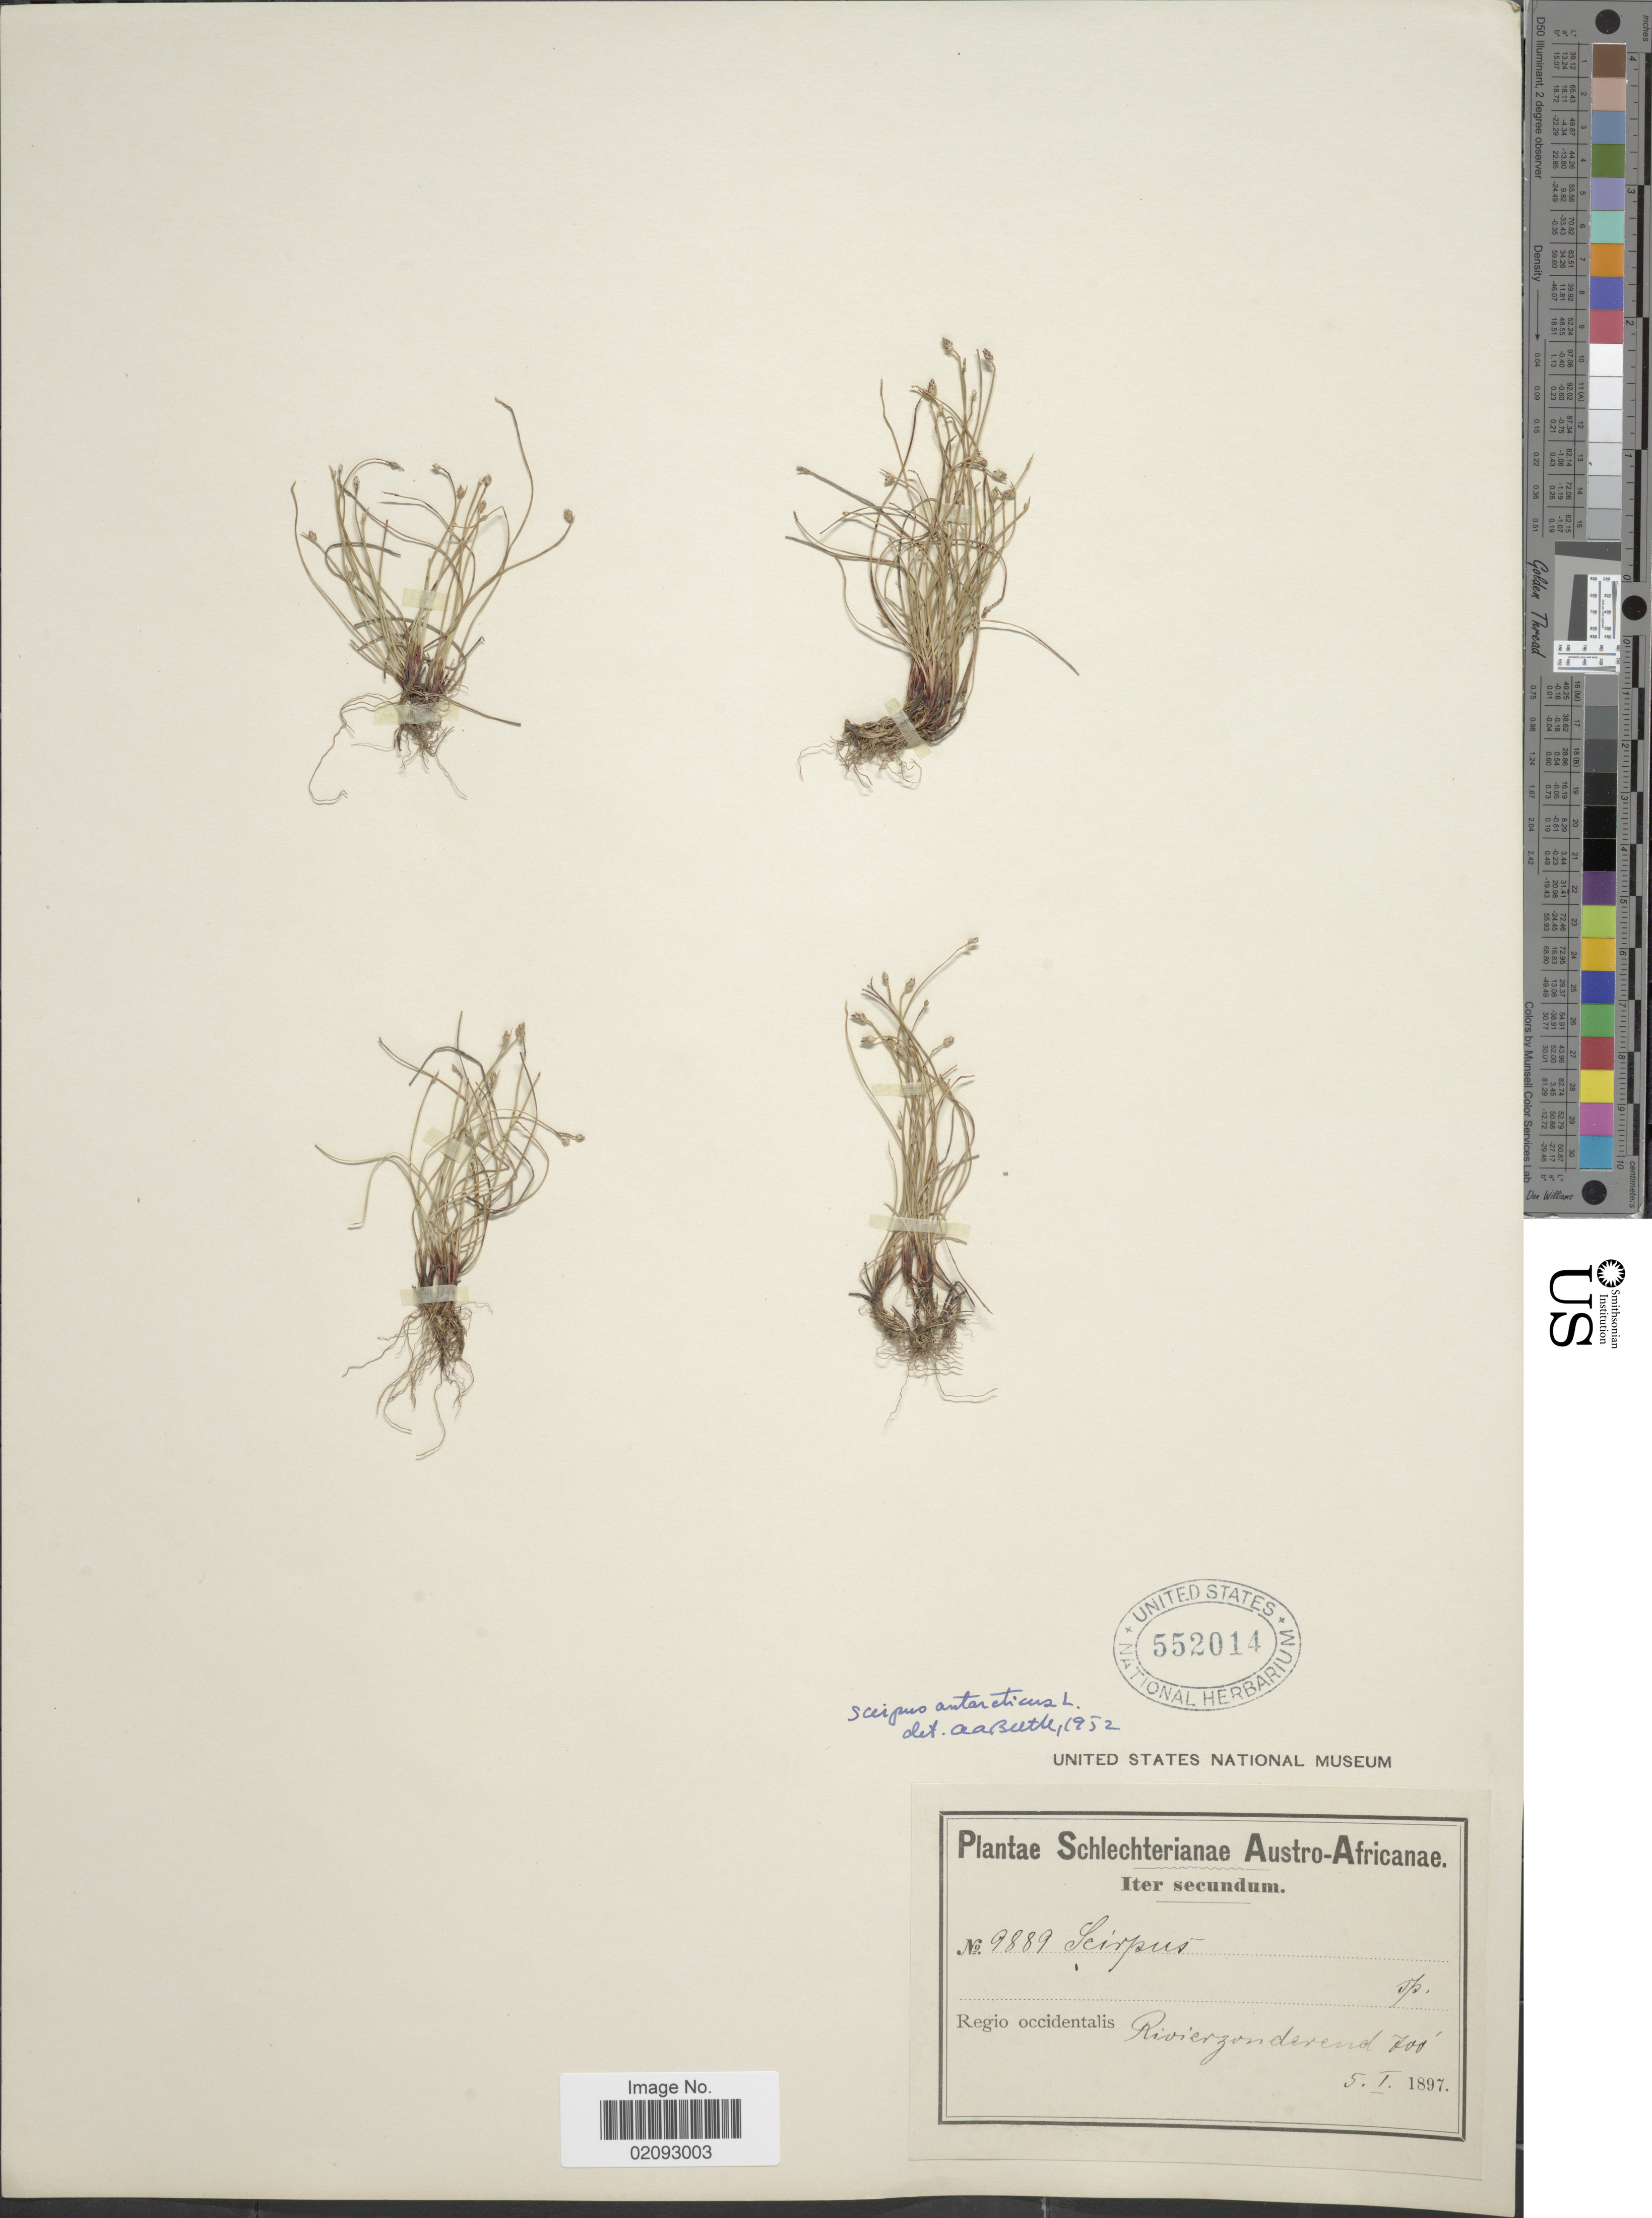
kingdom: Plantae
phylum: Tracheophyta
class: Liliopsida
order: Poales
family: Cyperaceae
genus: Ficinia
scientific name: Ficinia marginata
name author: (Thunb.) Fourc.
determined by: Strong, Mark T., (BOT), Smithsonian Institution - National Museum of Natural History (UNITED STATES)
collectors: Schlechter, --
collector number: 9889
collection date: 1897-01-05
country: South Africa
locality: Austro-Africanae, Iter secundum, Regio occidentalis, Rivierzonderend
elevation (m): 213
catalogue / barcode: US 552014